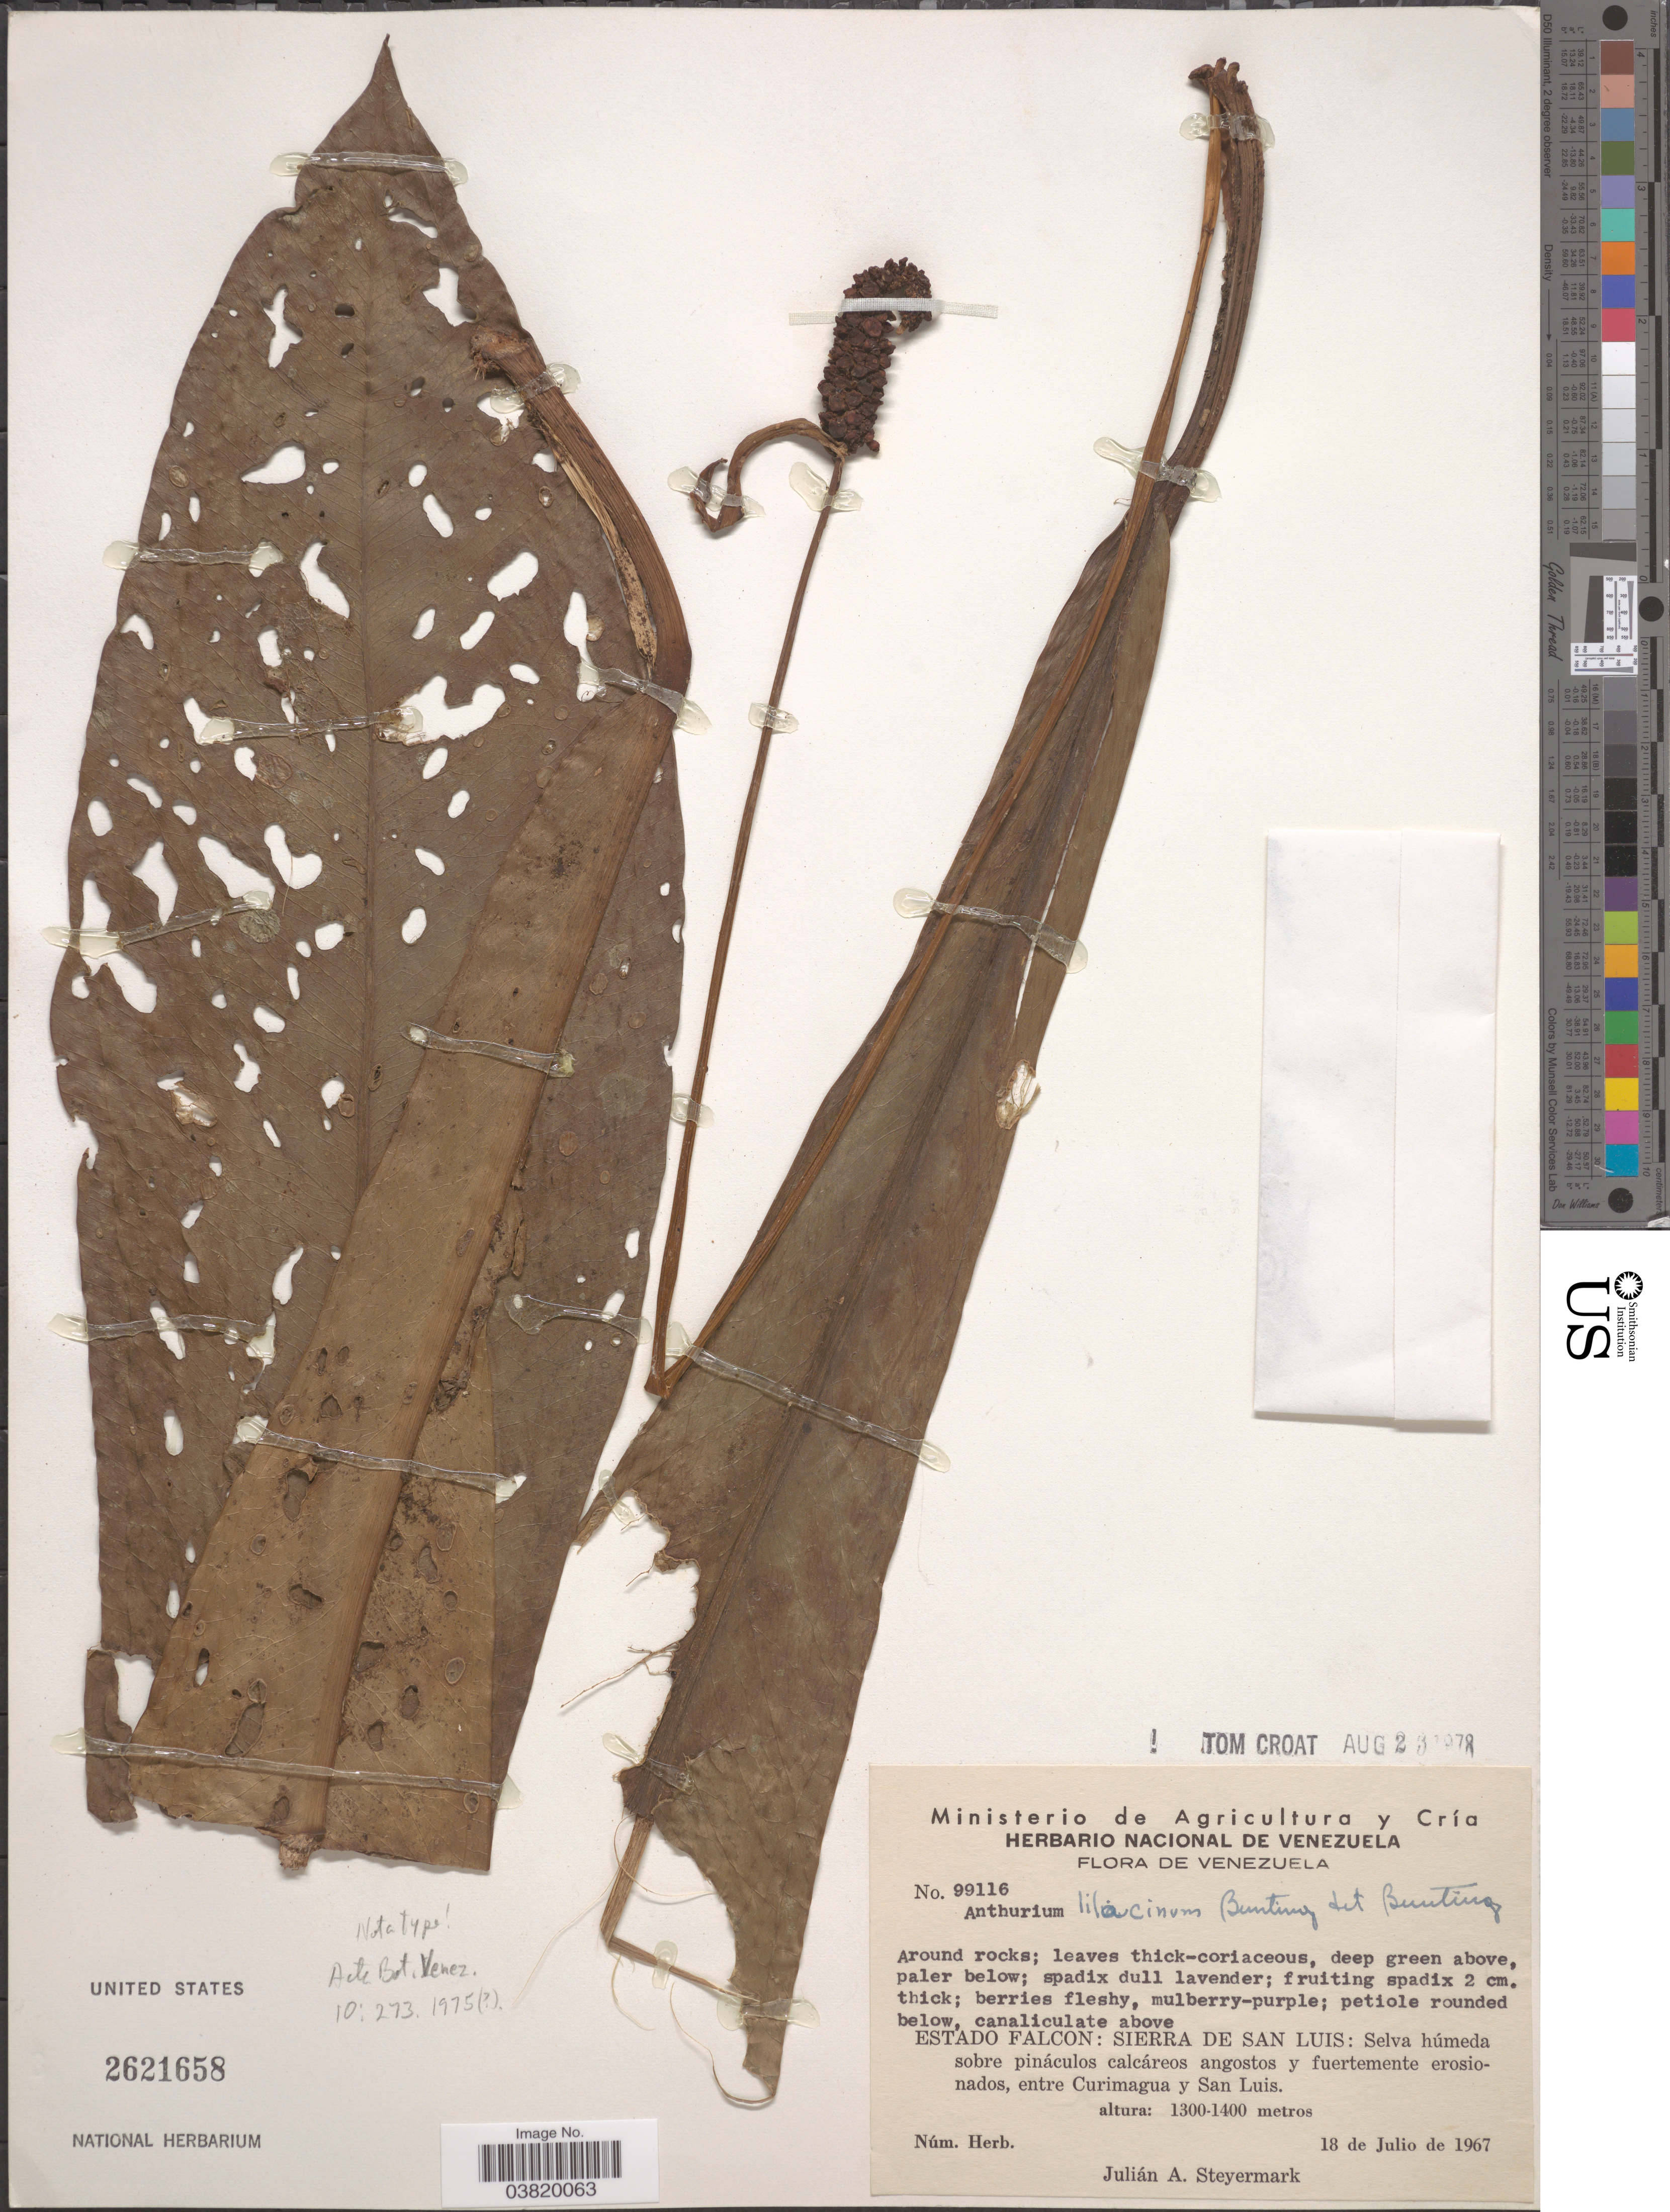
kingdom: Plantae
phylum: Tracheophyta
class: Liliopsida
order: Alismatales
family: Araceae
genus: Anthurium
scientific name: Anthurium lilacinum Dressler, nom. illeg. hom.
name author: Dressler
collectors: J. Steyermark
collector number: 99116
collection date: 1967-07-18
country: Venezuela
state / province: Falcon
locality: Sierra de San Luis: Selva húmeda nados, entre Curimagua y San Luis.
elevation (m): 1300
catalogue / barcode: US 2621658